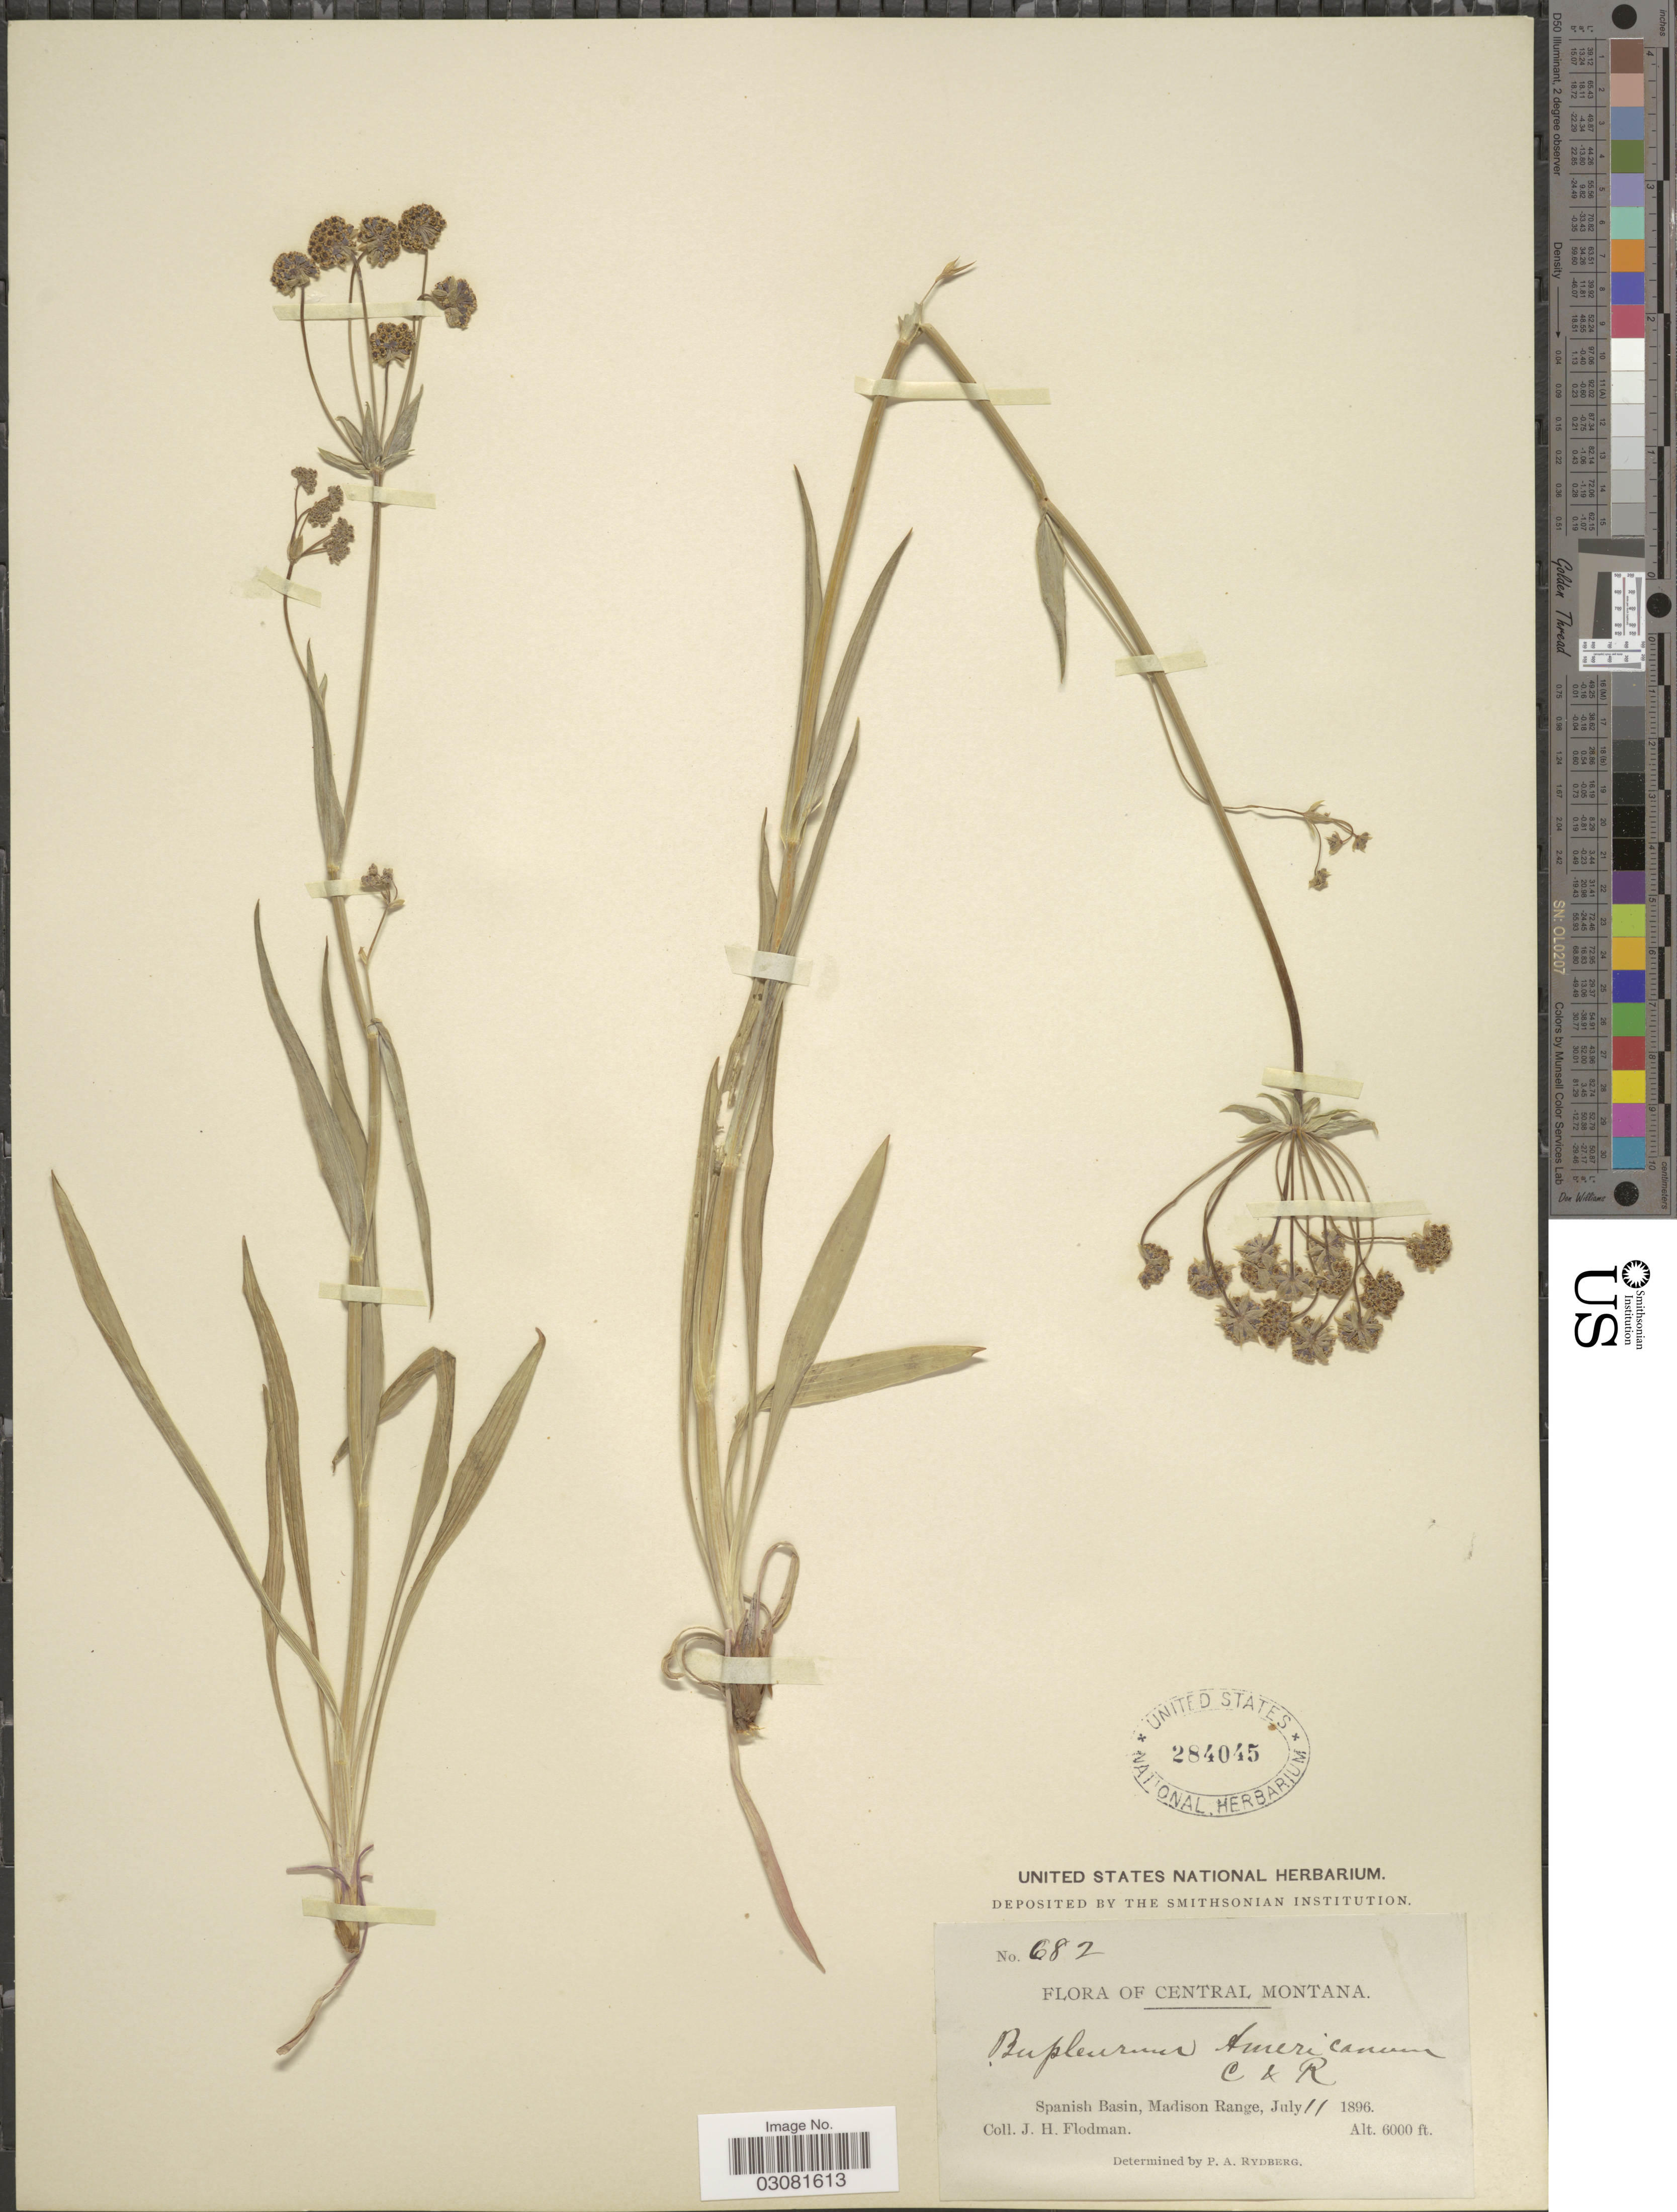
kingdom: Plantae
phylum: Tracheophyta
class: Magnoliopsida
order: Apiales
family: Apiaceae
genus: Bupleurum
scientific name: Bupleurum americanum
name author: J.M. Coult. & Rose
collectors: J. Flodman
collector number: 682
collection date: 1896-07-11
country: United States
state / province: Montana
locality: Central Montana, Spanish Basin, Madison Range.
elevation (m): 1829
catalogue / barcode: US 284045